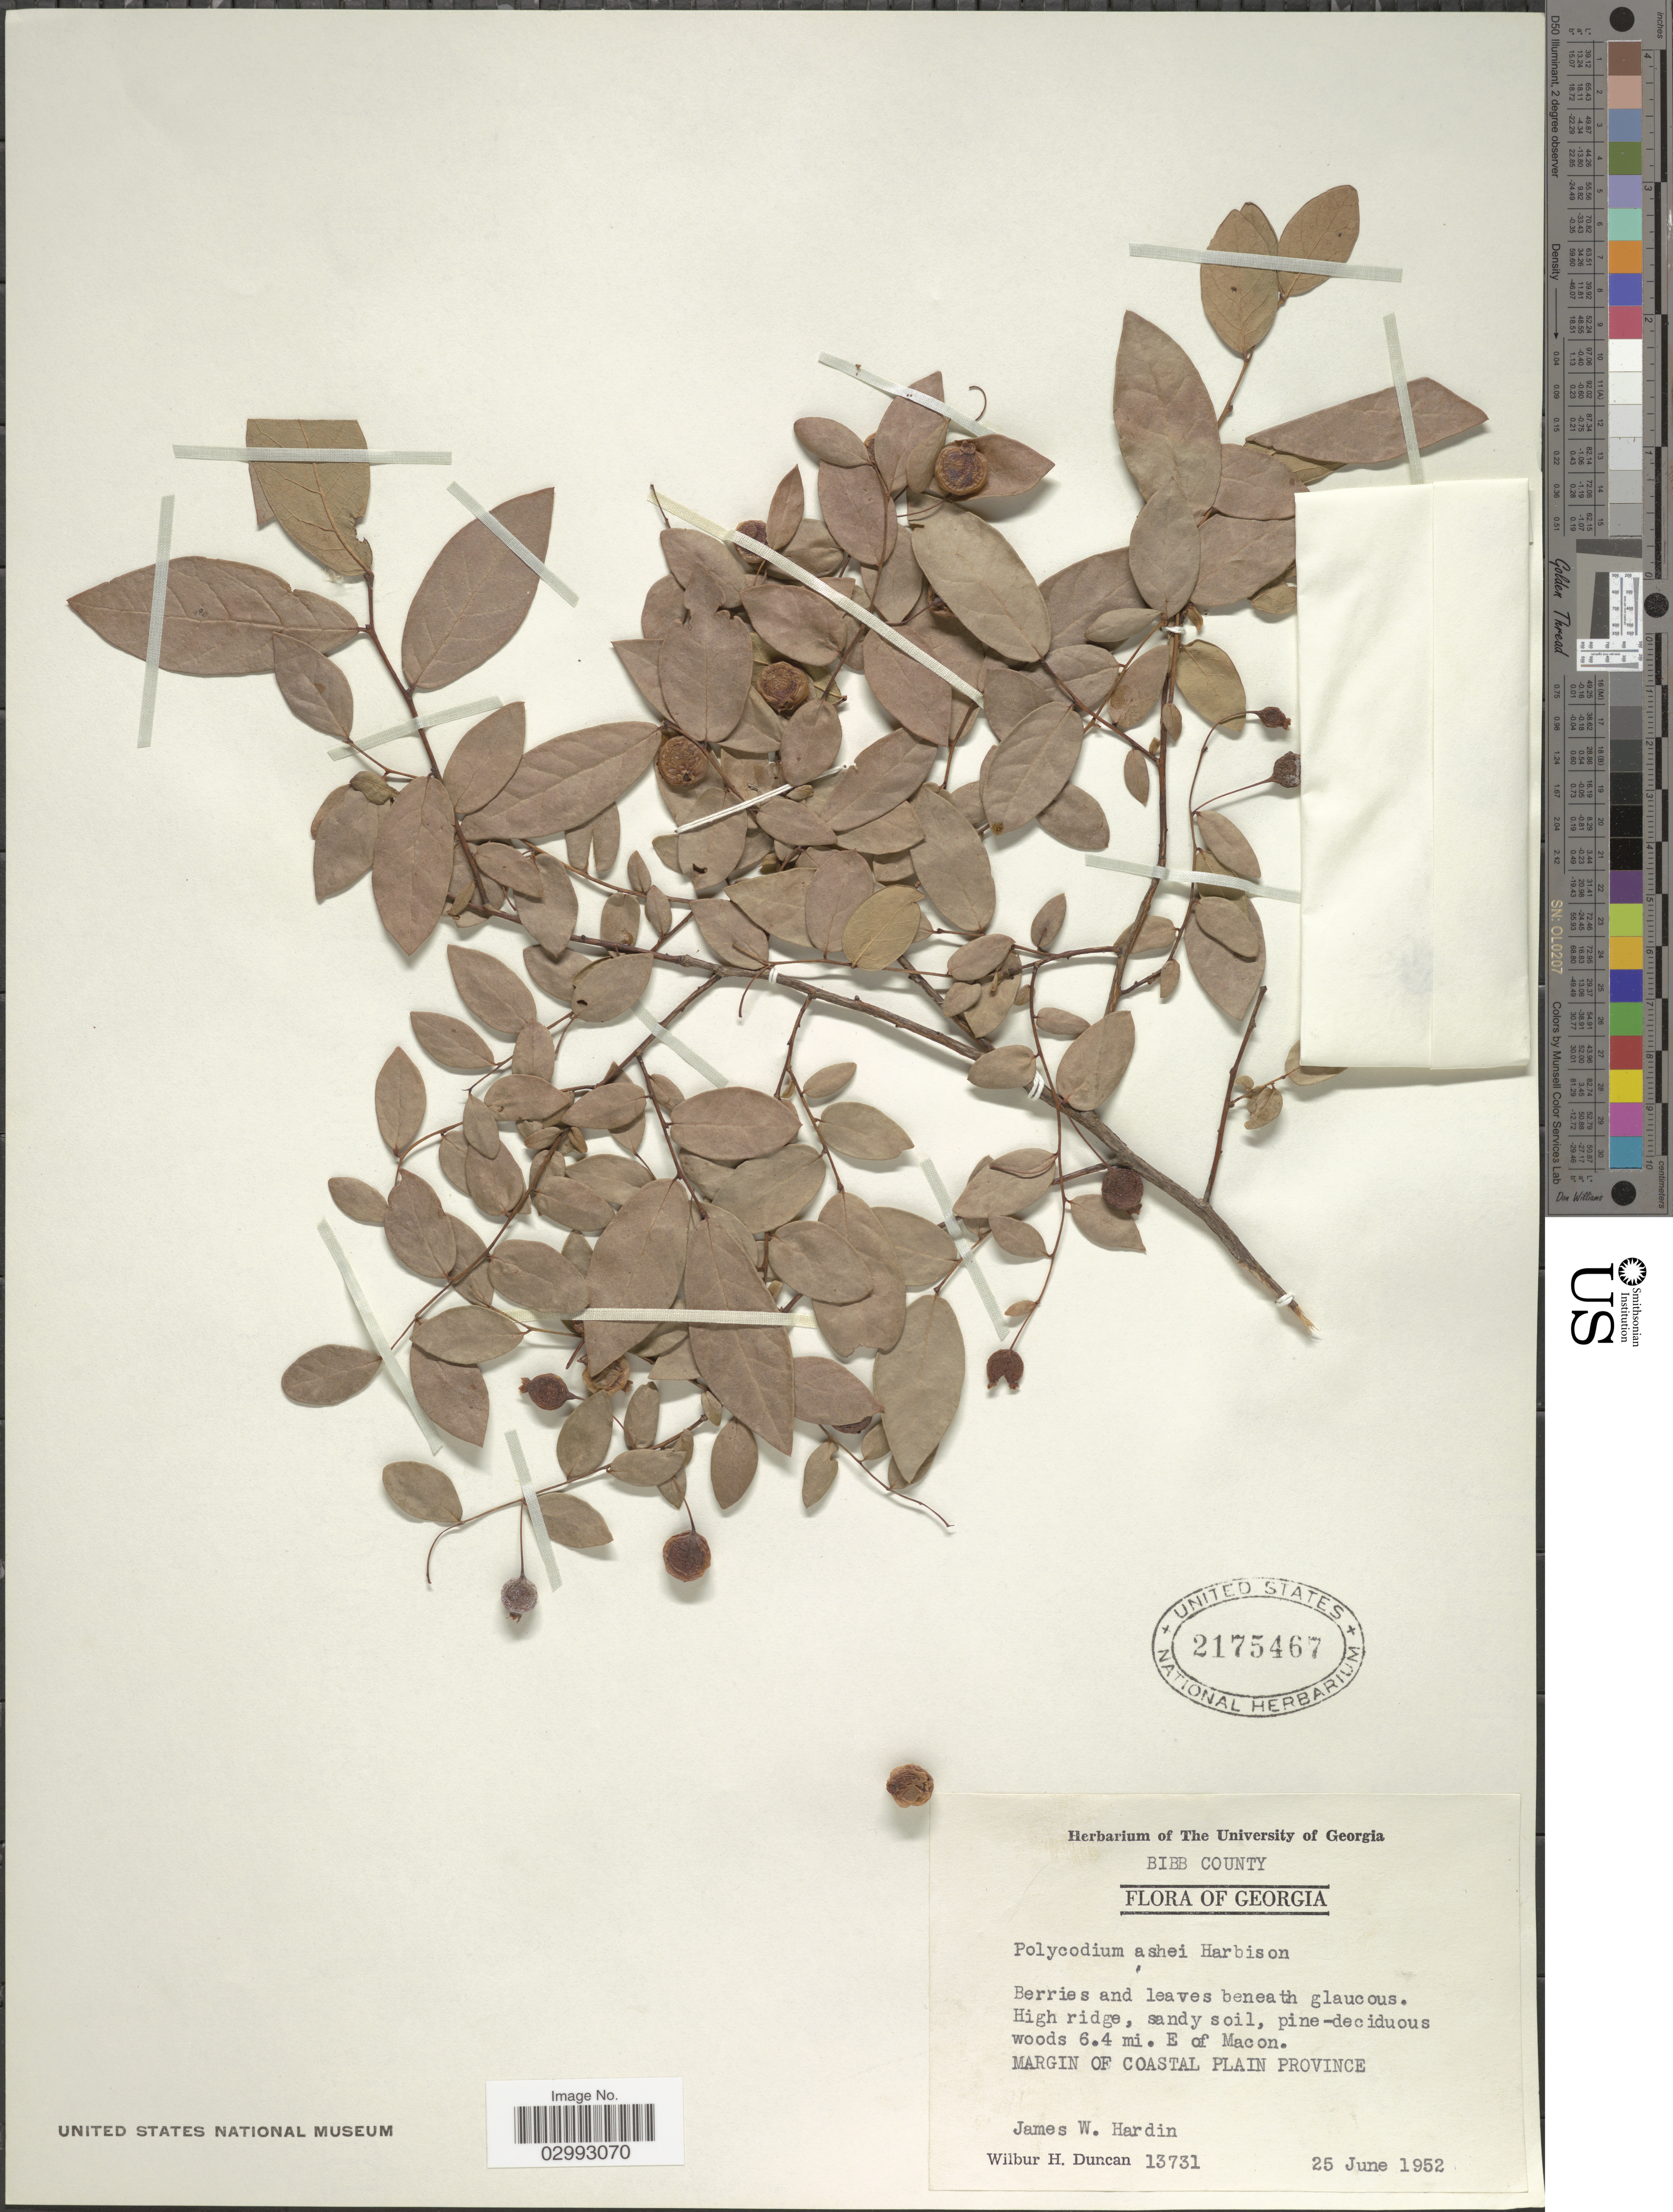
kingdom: Plantae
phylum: Tracheophyta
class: Magnoliopsida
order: Ericales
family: Ericaceae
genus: Polycodium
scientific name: Polycodium ashei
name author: Harb.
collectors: J. W. Hardin & W. H. Duncan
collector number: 13731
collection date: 1952-06-25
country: United States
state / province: Georgia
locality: Bibb County. 6.4 mi. E of Macon. Margin of Coastal Plain Province.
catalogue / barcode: US 2175467